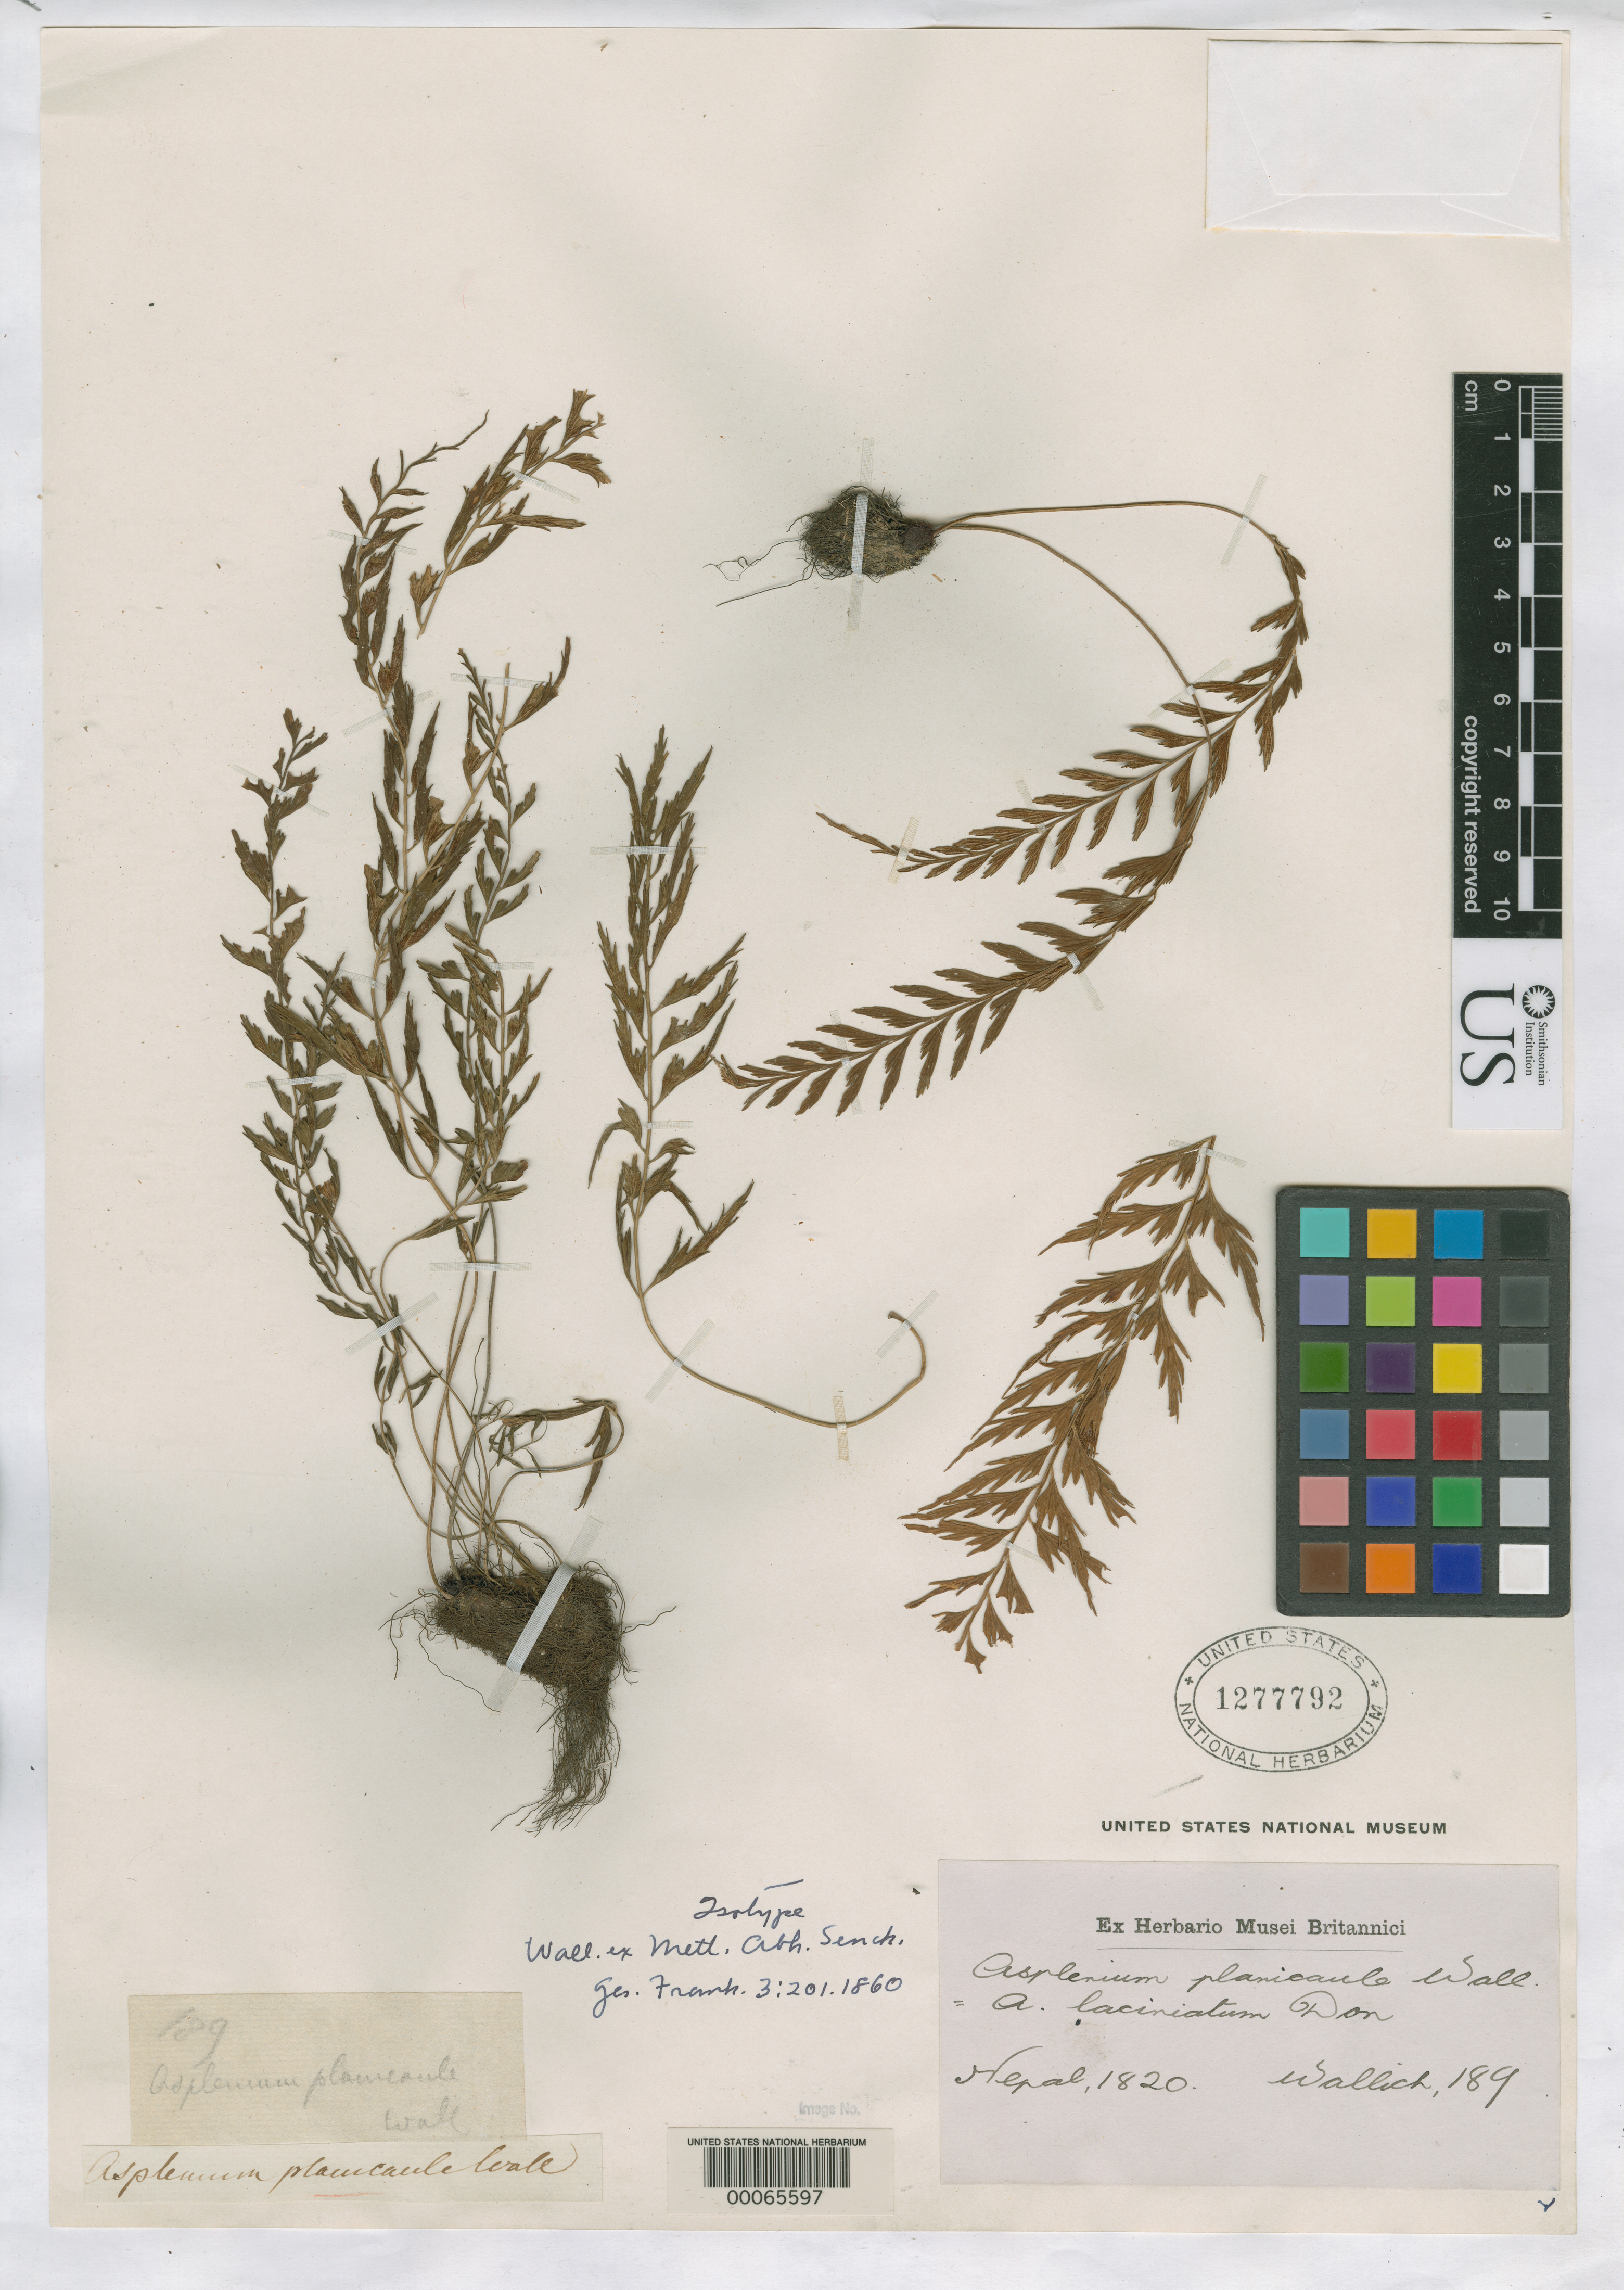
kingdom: Plantae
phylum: Tracheophyta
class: Polypodiopsida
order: Polypodiales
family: Aspleniaceae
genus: Asplenium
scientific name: Asplenium planicaula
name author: Wall. ex Mett.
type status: Type Collection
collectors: N. Wallich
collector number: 189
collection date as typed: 1820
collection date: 1820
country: Nepal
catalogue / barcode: US 1277792